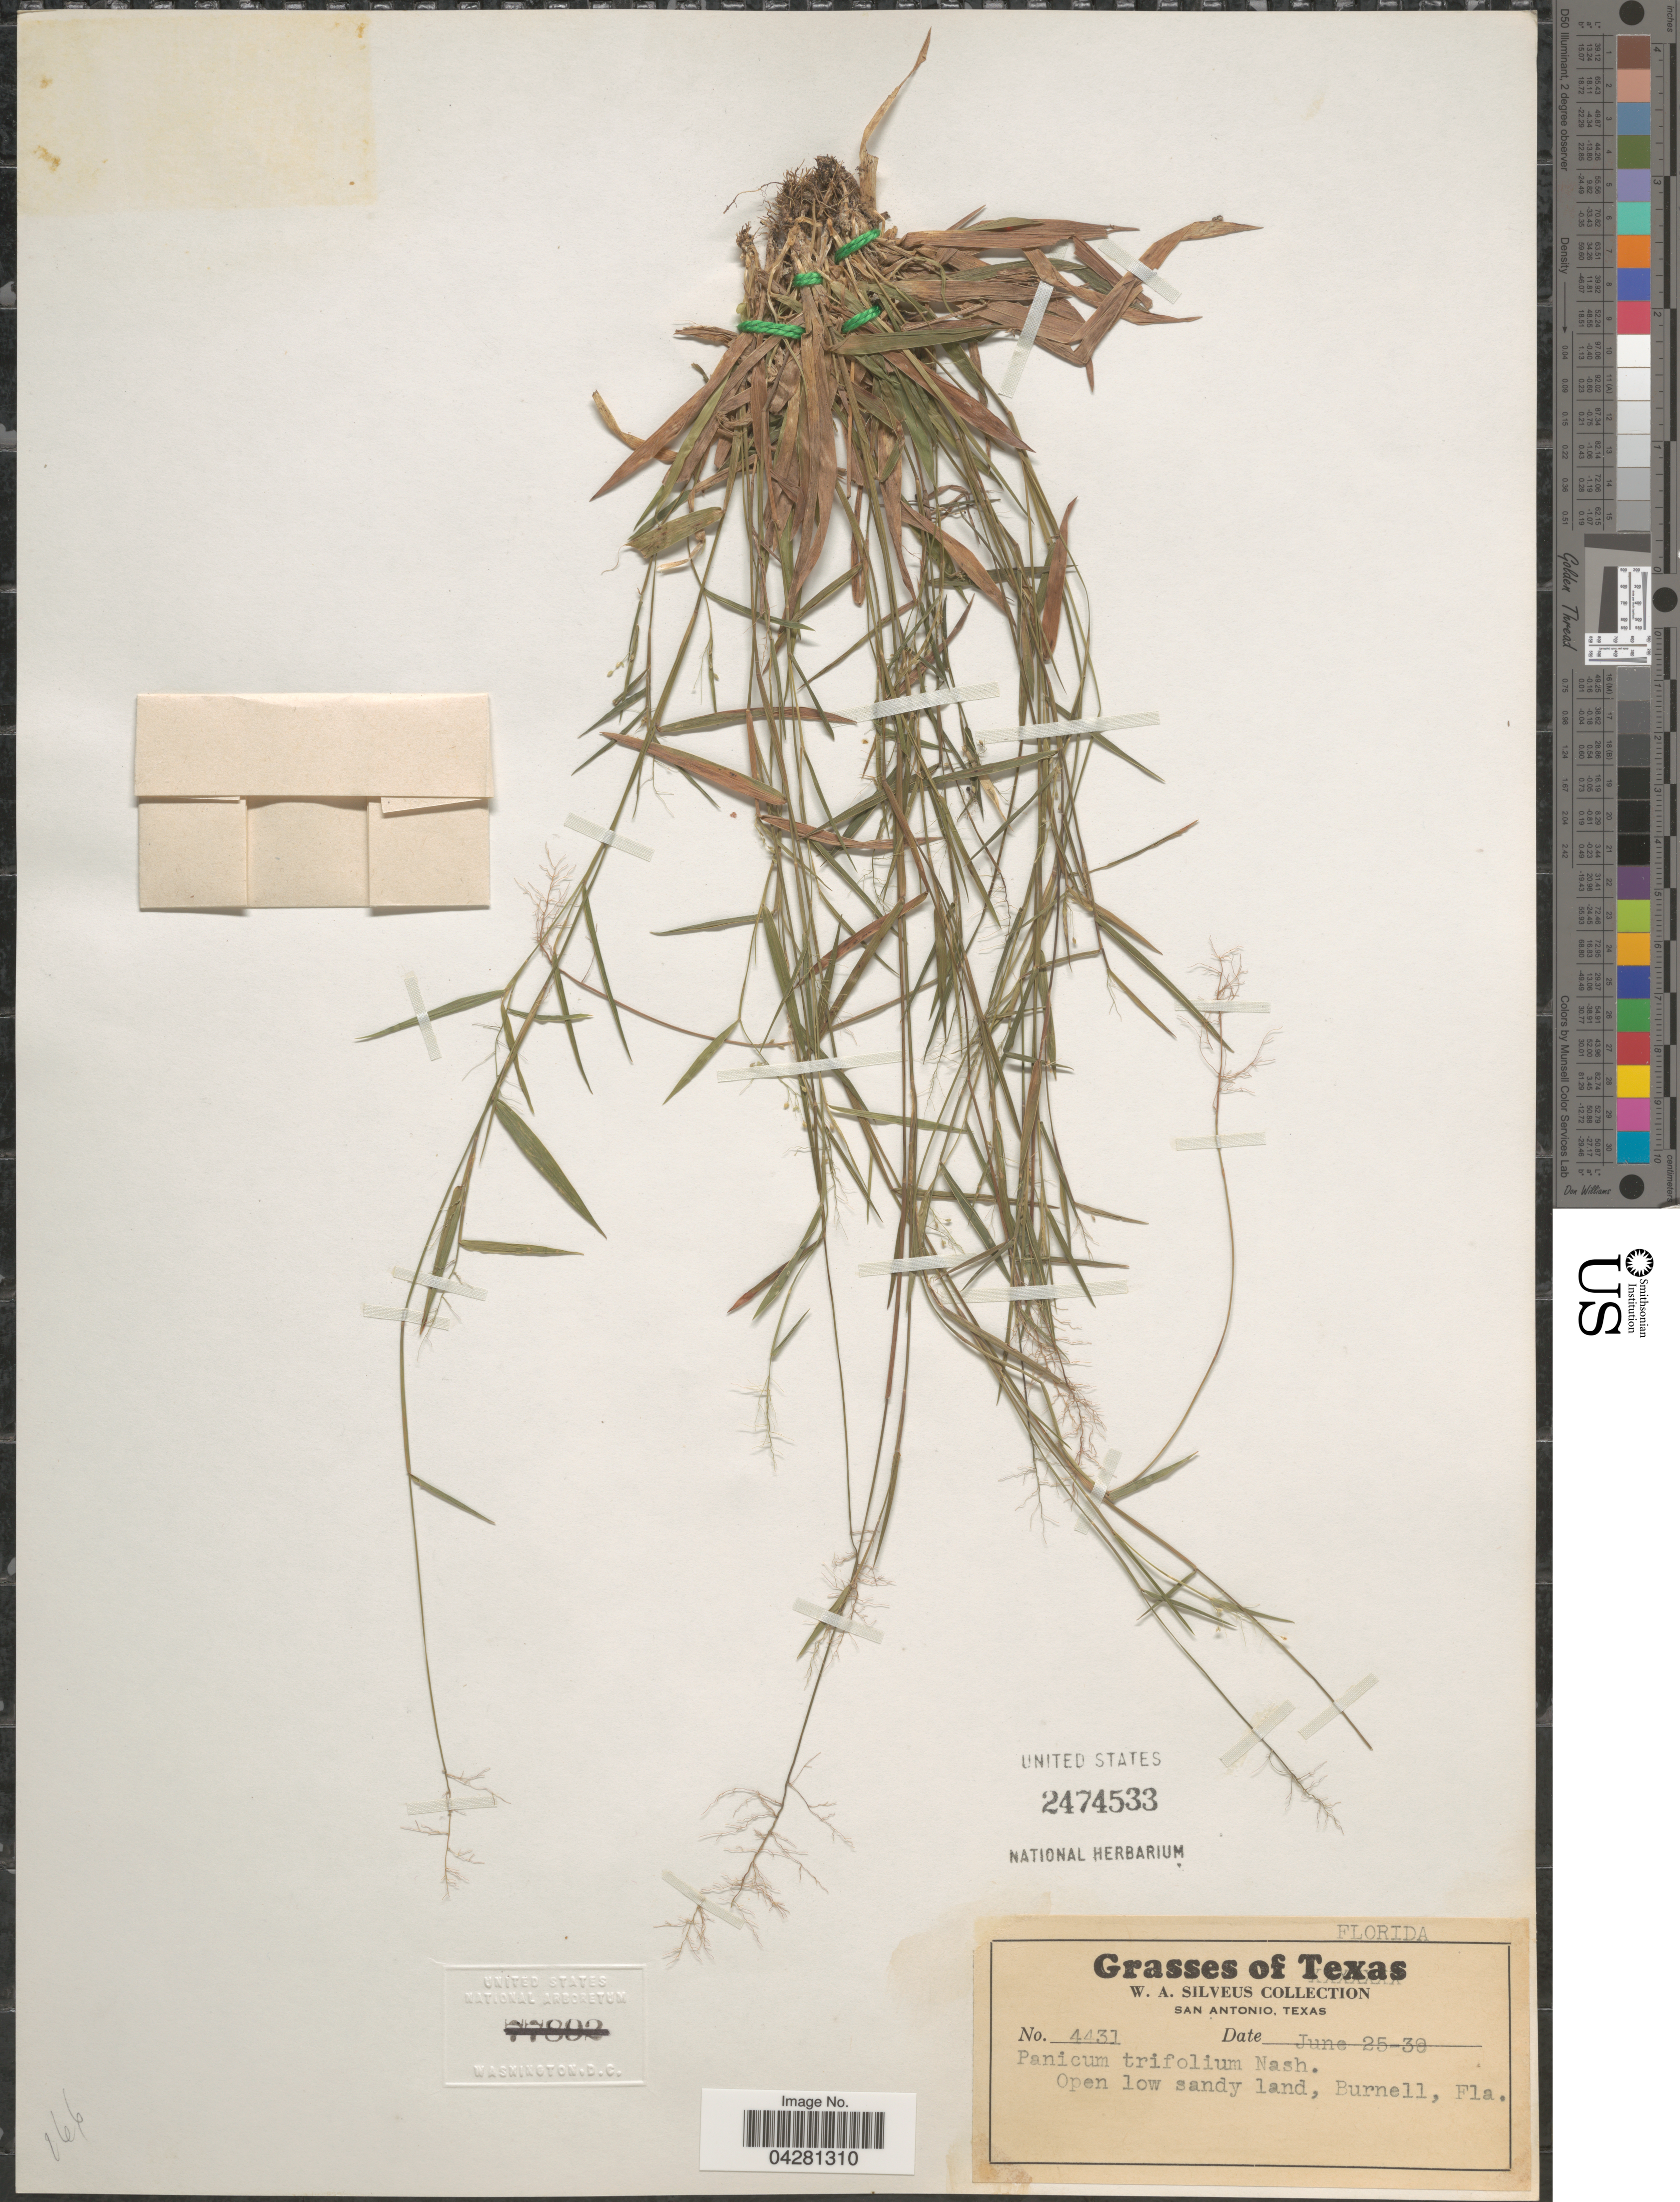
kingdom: Plantae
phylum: Tracheophyta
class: Liliopsida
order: Poales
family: Poaceae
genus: Dichanthelium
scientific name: Dichanthelium dichotomum var. unciphyllum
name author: (Trin.) Davidse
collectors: W. Silveus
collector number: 4431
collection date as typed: Transcribed d/m/y: 25/6/30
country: United States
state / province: Florida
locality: Open low sandy land, Burnell.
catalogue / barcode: US 2474533